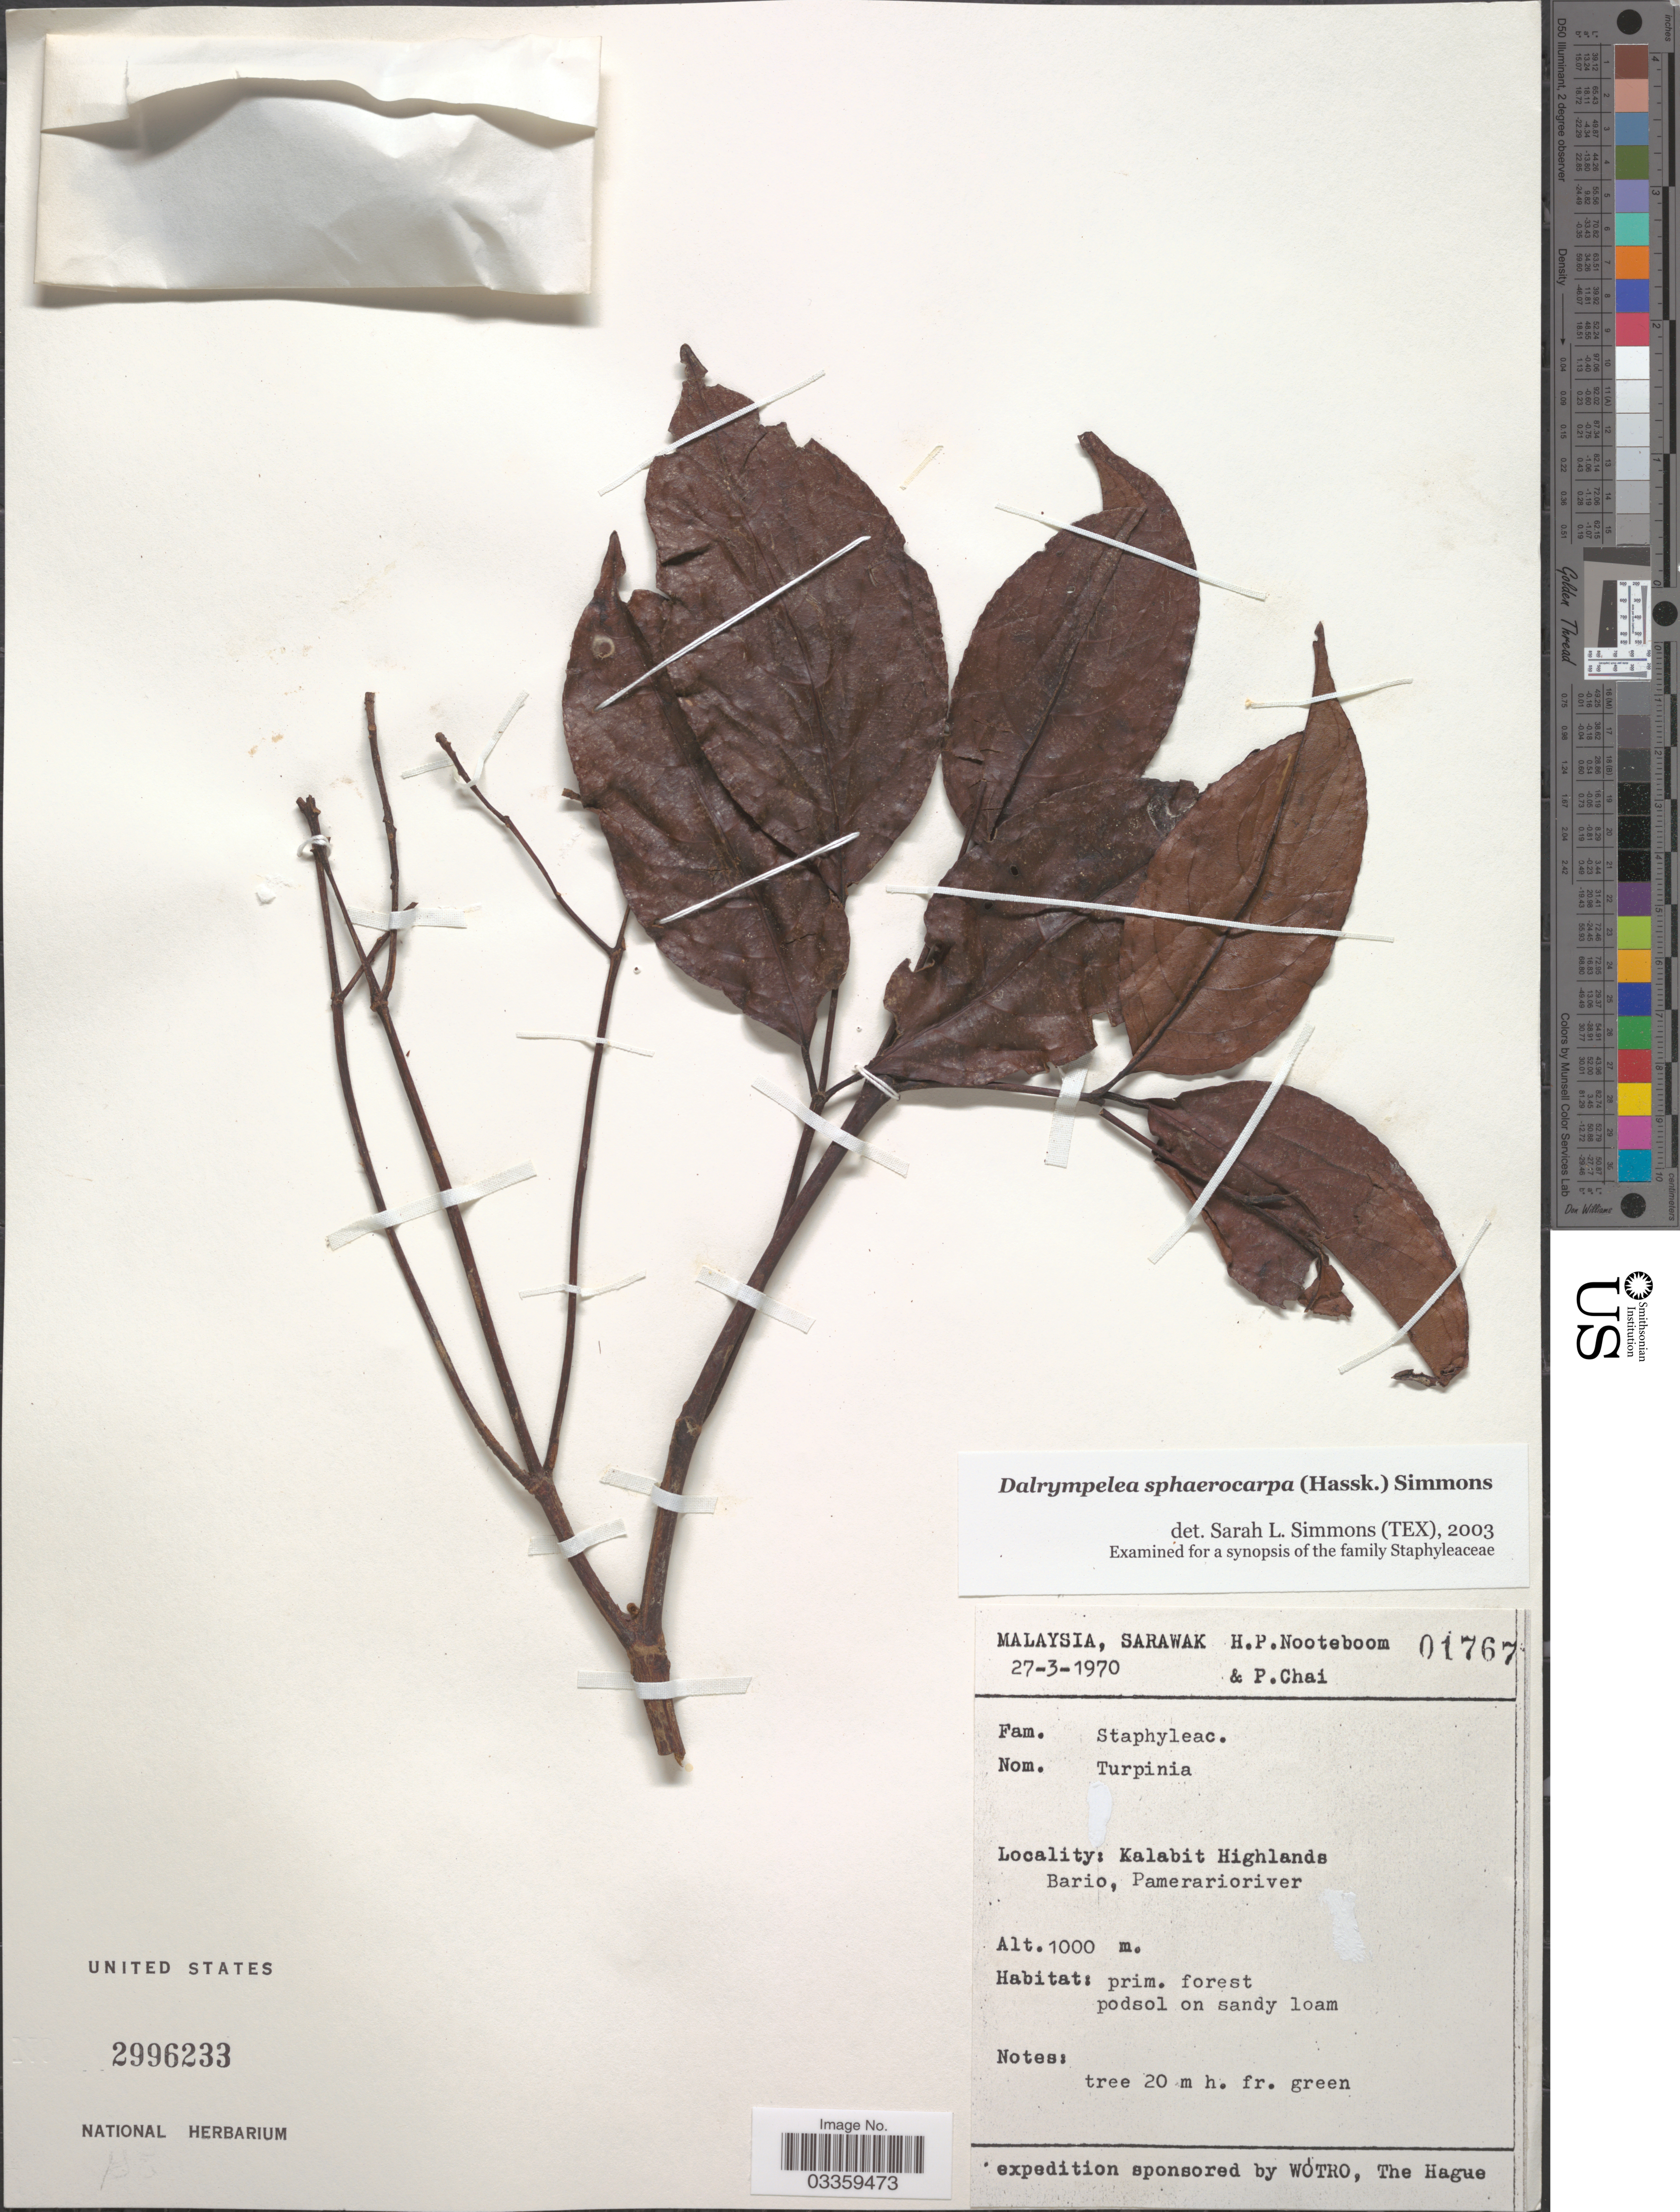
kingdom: Plantae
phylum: Tracheophyta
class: Magnoliopsida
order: Crossosomatales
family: Staphyleaceae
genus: Dalrympelea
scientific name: Dalrympelea sphaerocarpa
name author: (Hassk.) Nor-Ezzaw.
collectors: H. P. Nooteboom & P. Chai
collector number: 01767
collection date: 1970-03-27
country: Malaysia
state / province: Sarawak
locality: Kalabit Highlands. Bario, Pamerarioriver.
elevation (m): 1000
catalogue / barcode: US 2996233